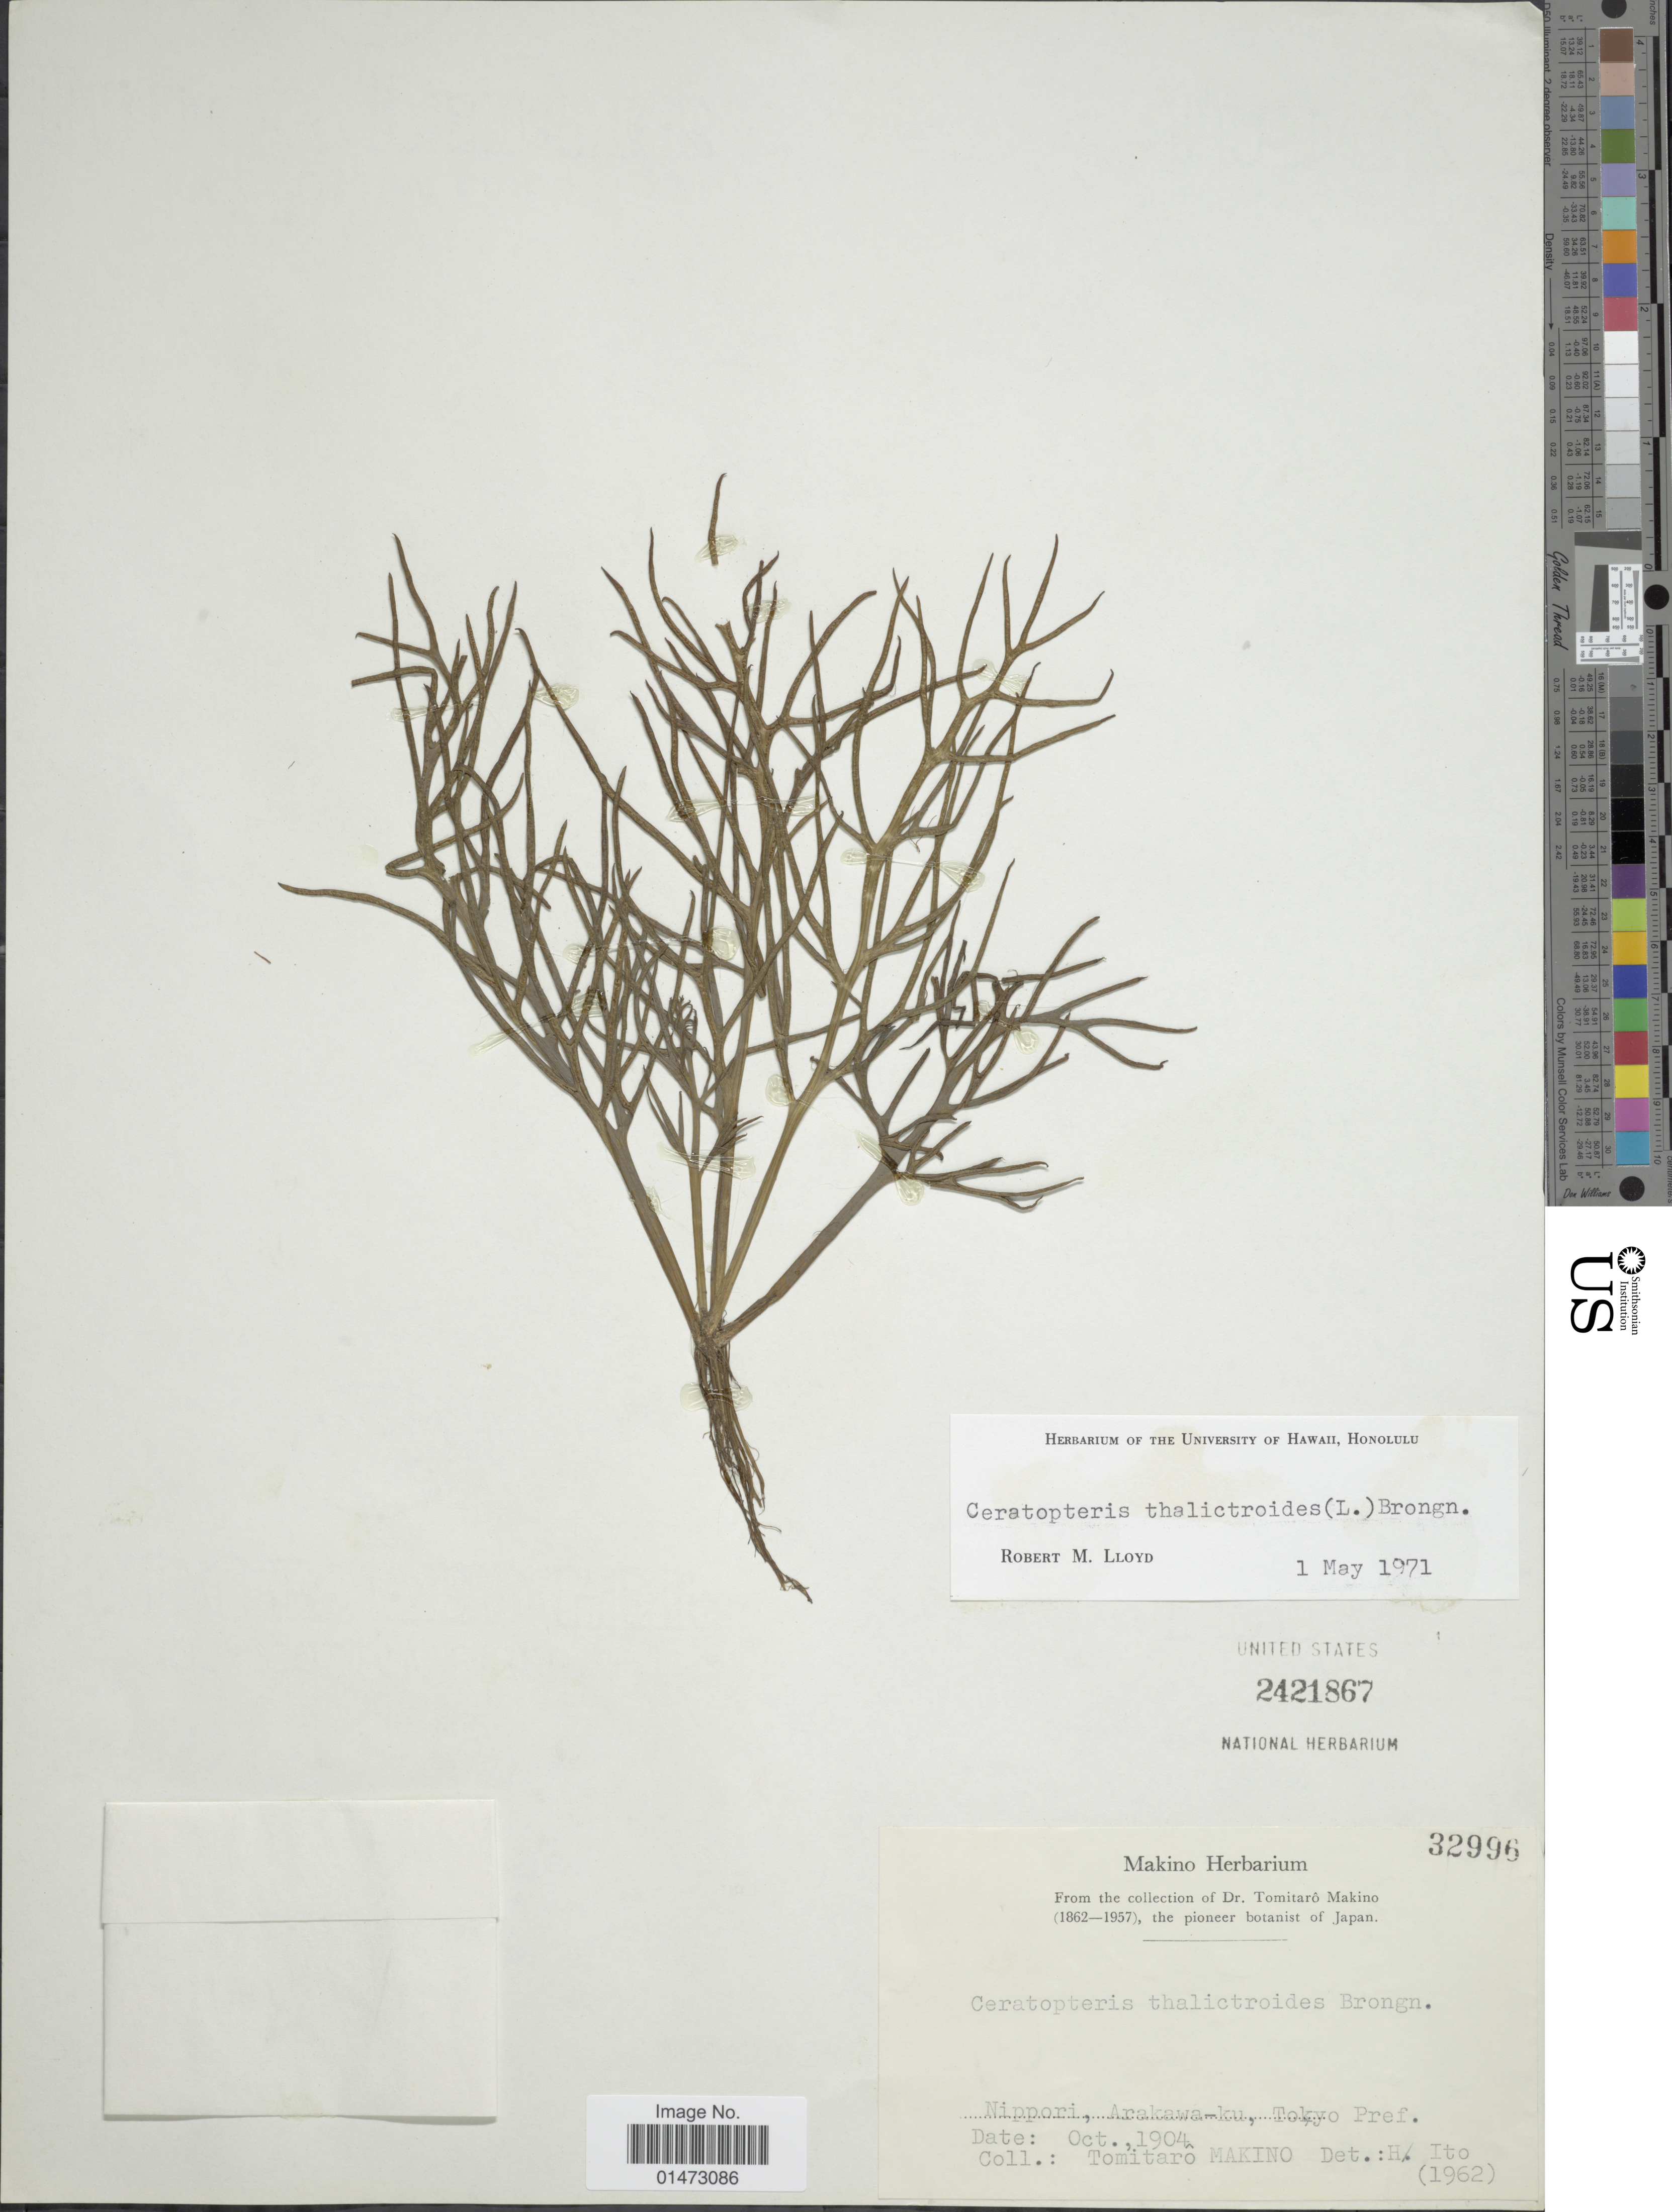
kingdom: Plantae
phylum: Tracheophyta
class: Polypodiopsida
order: Polypodiales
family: Pteridaceae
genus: Ceratopteris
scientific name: Ceratopteris thalictroides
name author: (L.) Brongn.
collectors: T. Makino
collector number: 32996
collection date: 1904-10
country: Japan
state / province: Tokyo, Federal City of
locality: Nippori, Arakawa-ku, Tokyo Pref.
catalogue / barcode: US 2421867